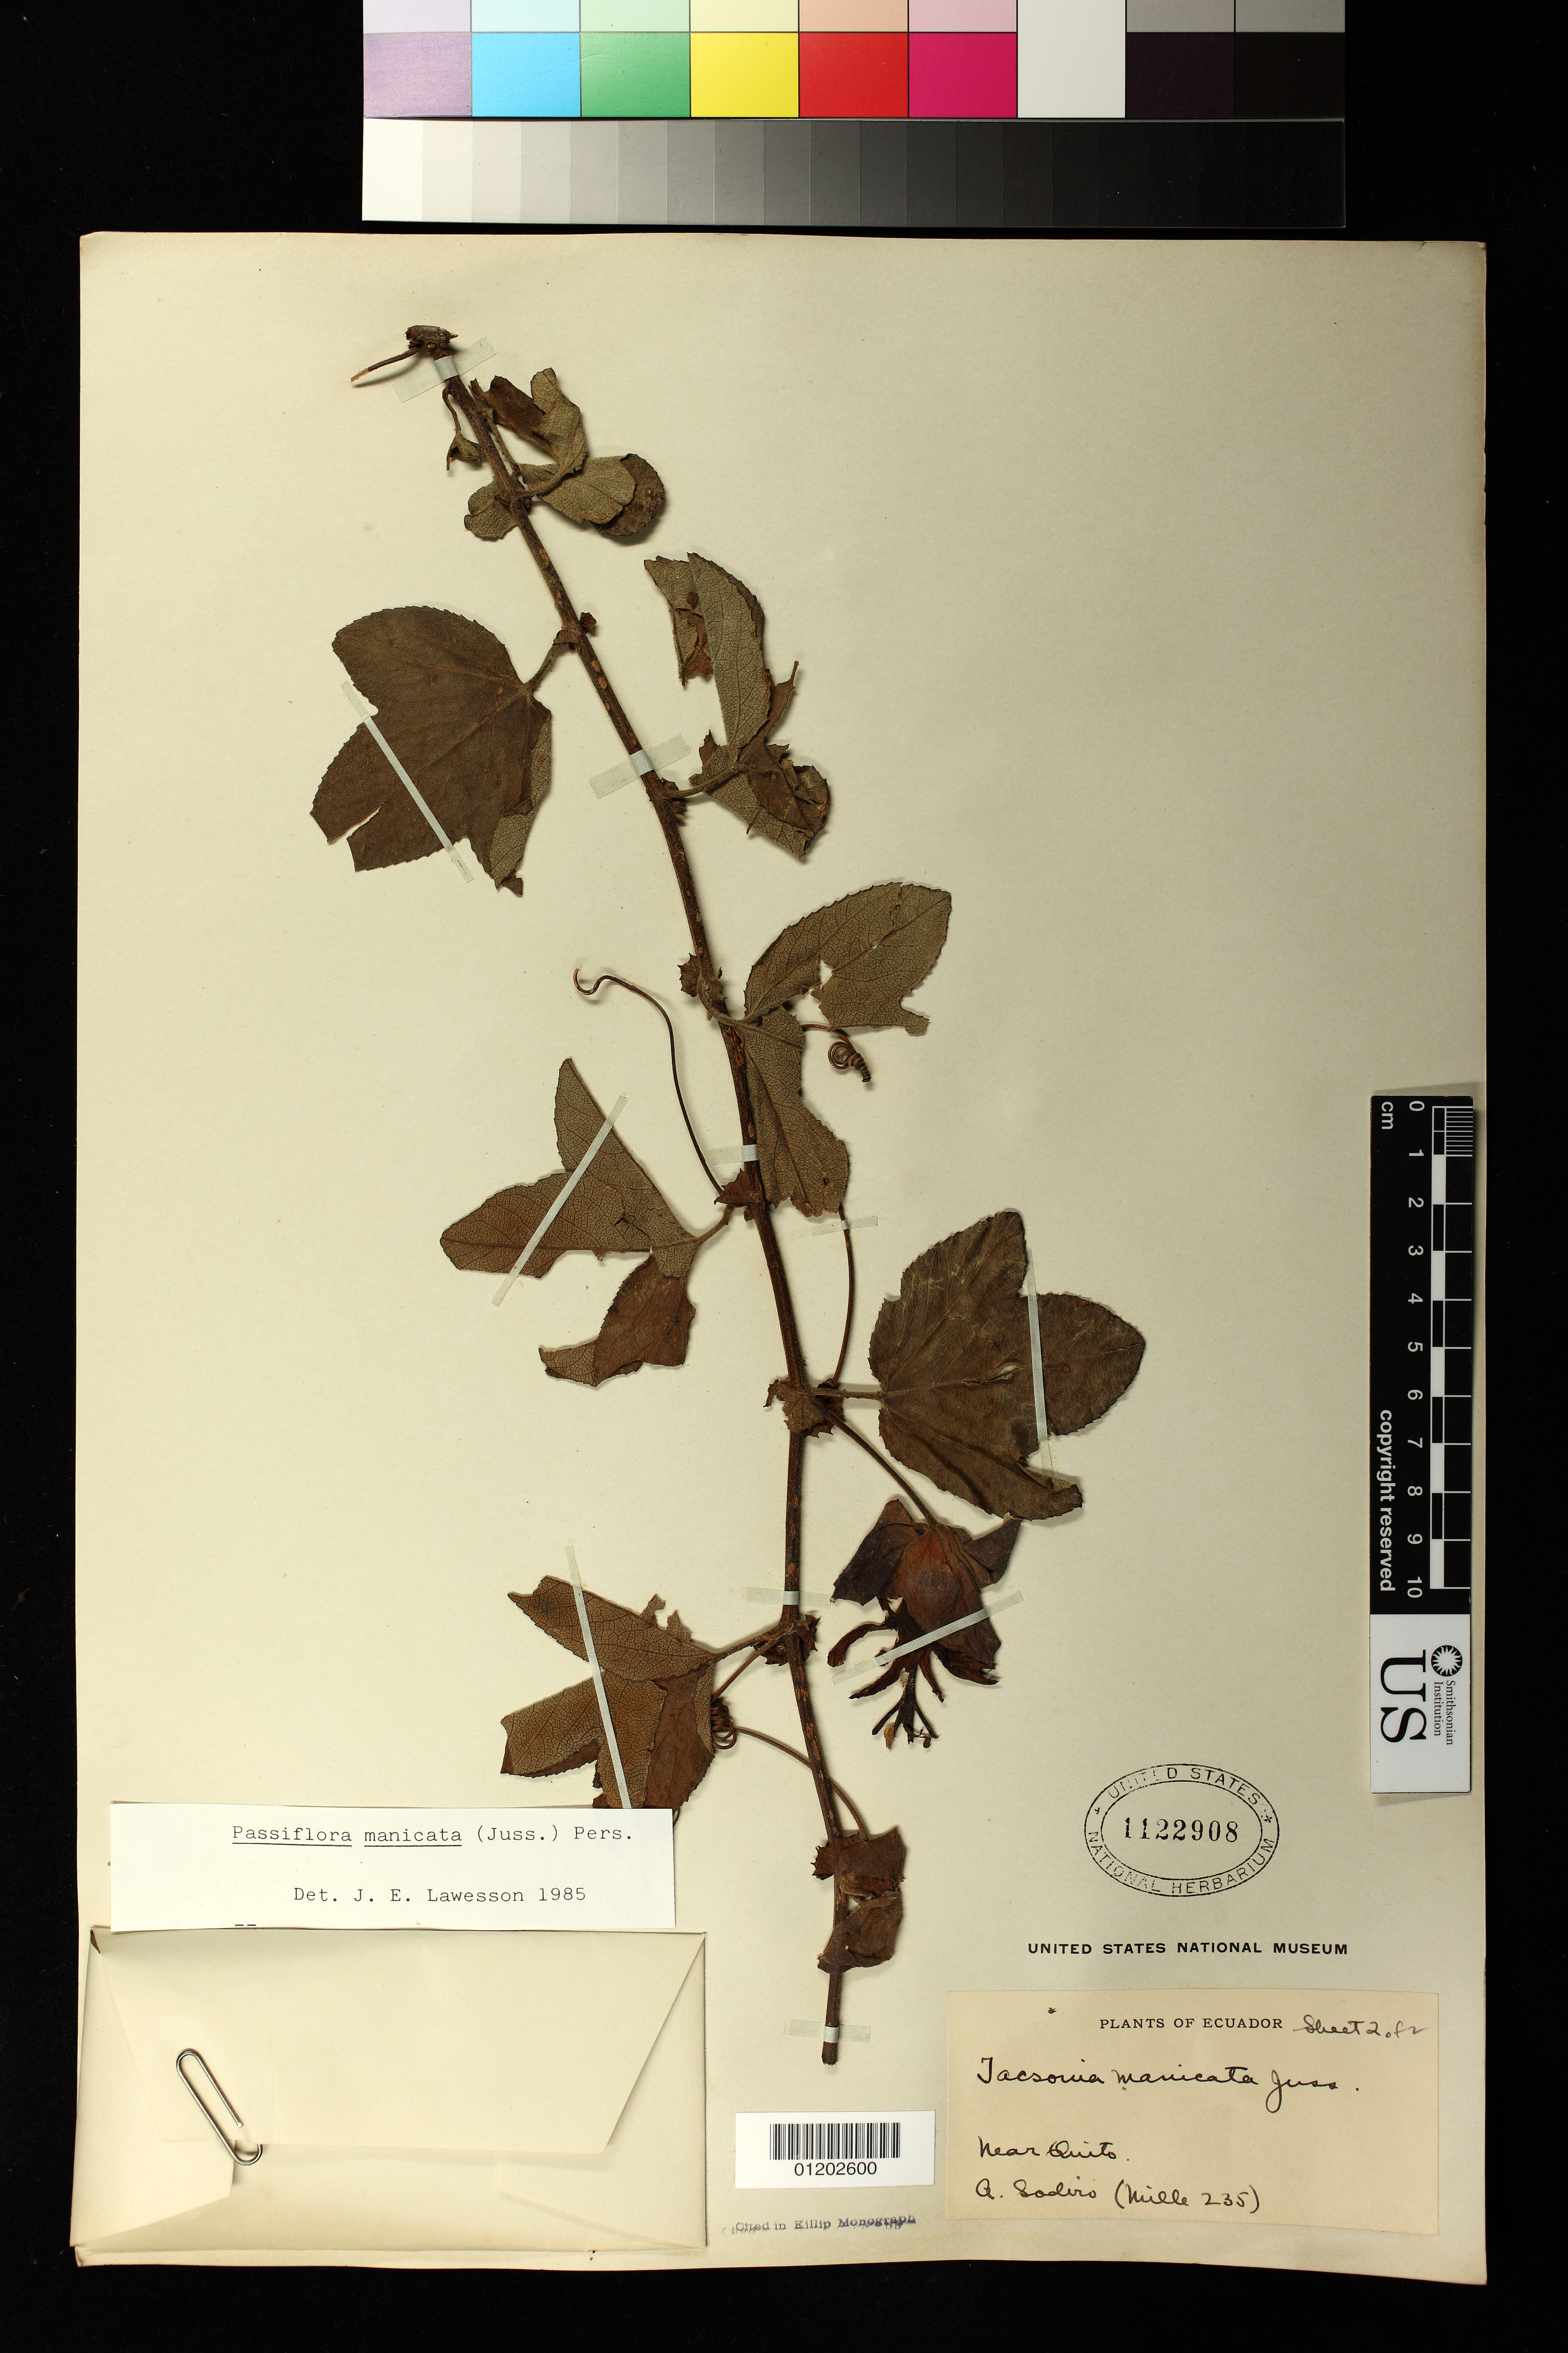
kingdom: Plantae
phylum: Tracheophyta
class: Magnoliopsida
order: Malpighiales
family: Passifloraceae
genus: Passiflora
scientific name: Passiflora manicata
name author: (Juss.) Pers.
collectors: A. Sodiro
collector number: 235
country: Ecuador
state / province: Pichincha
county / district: Quito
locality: Near Quito.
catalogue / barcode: US 1122908